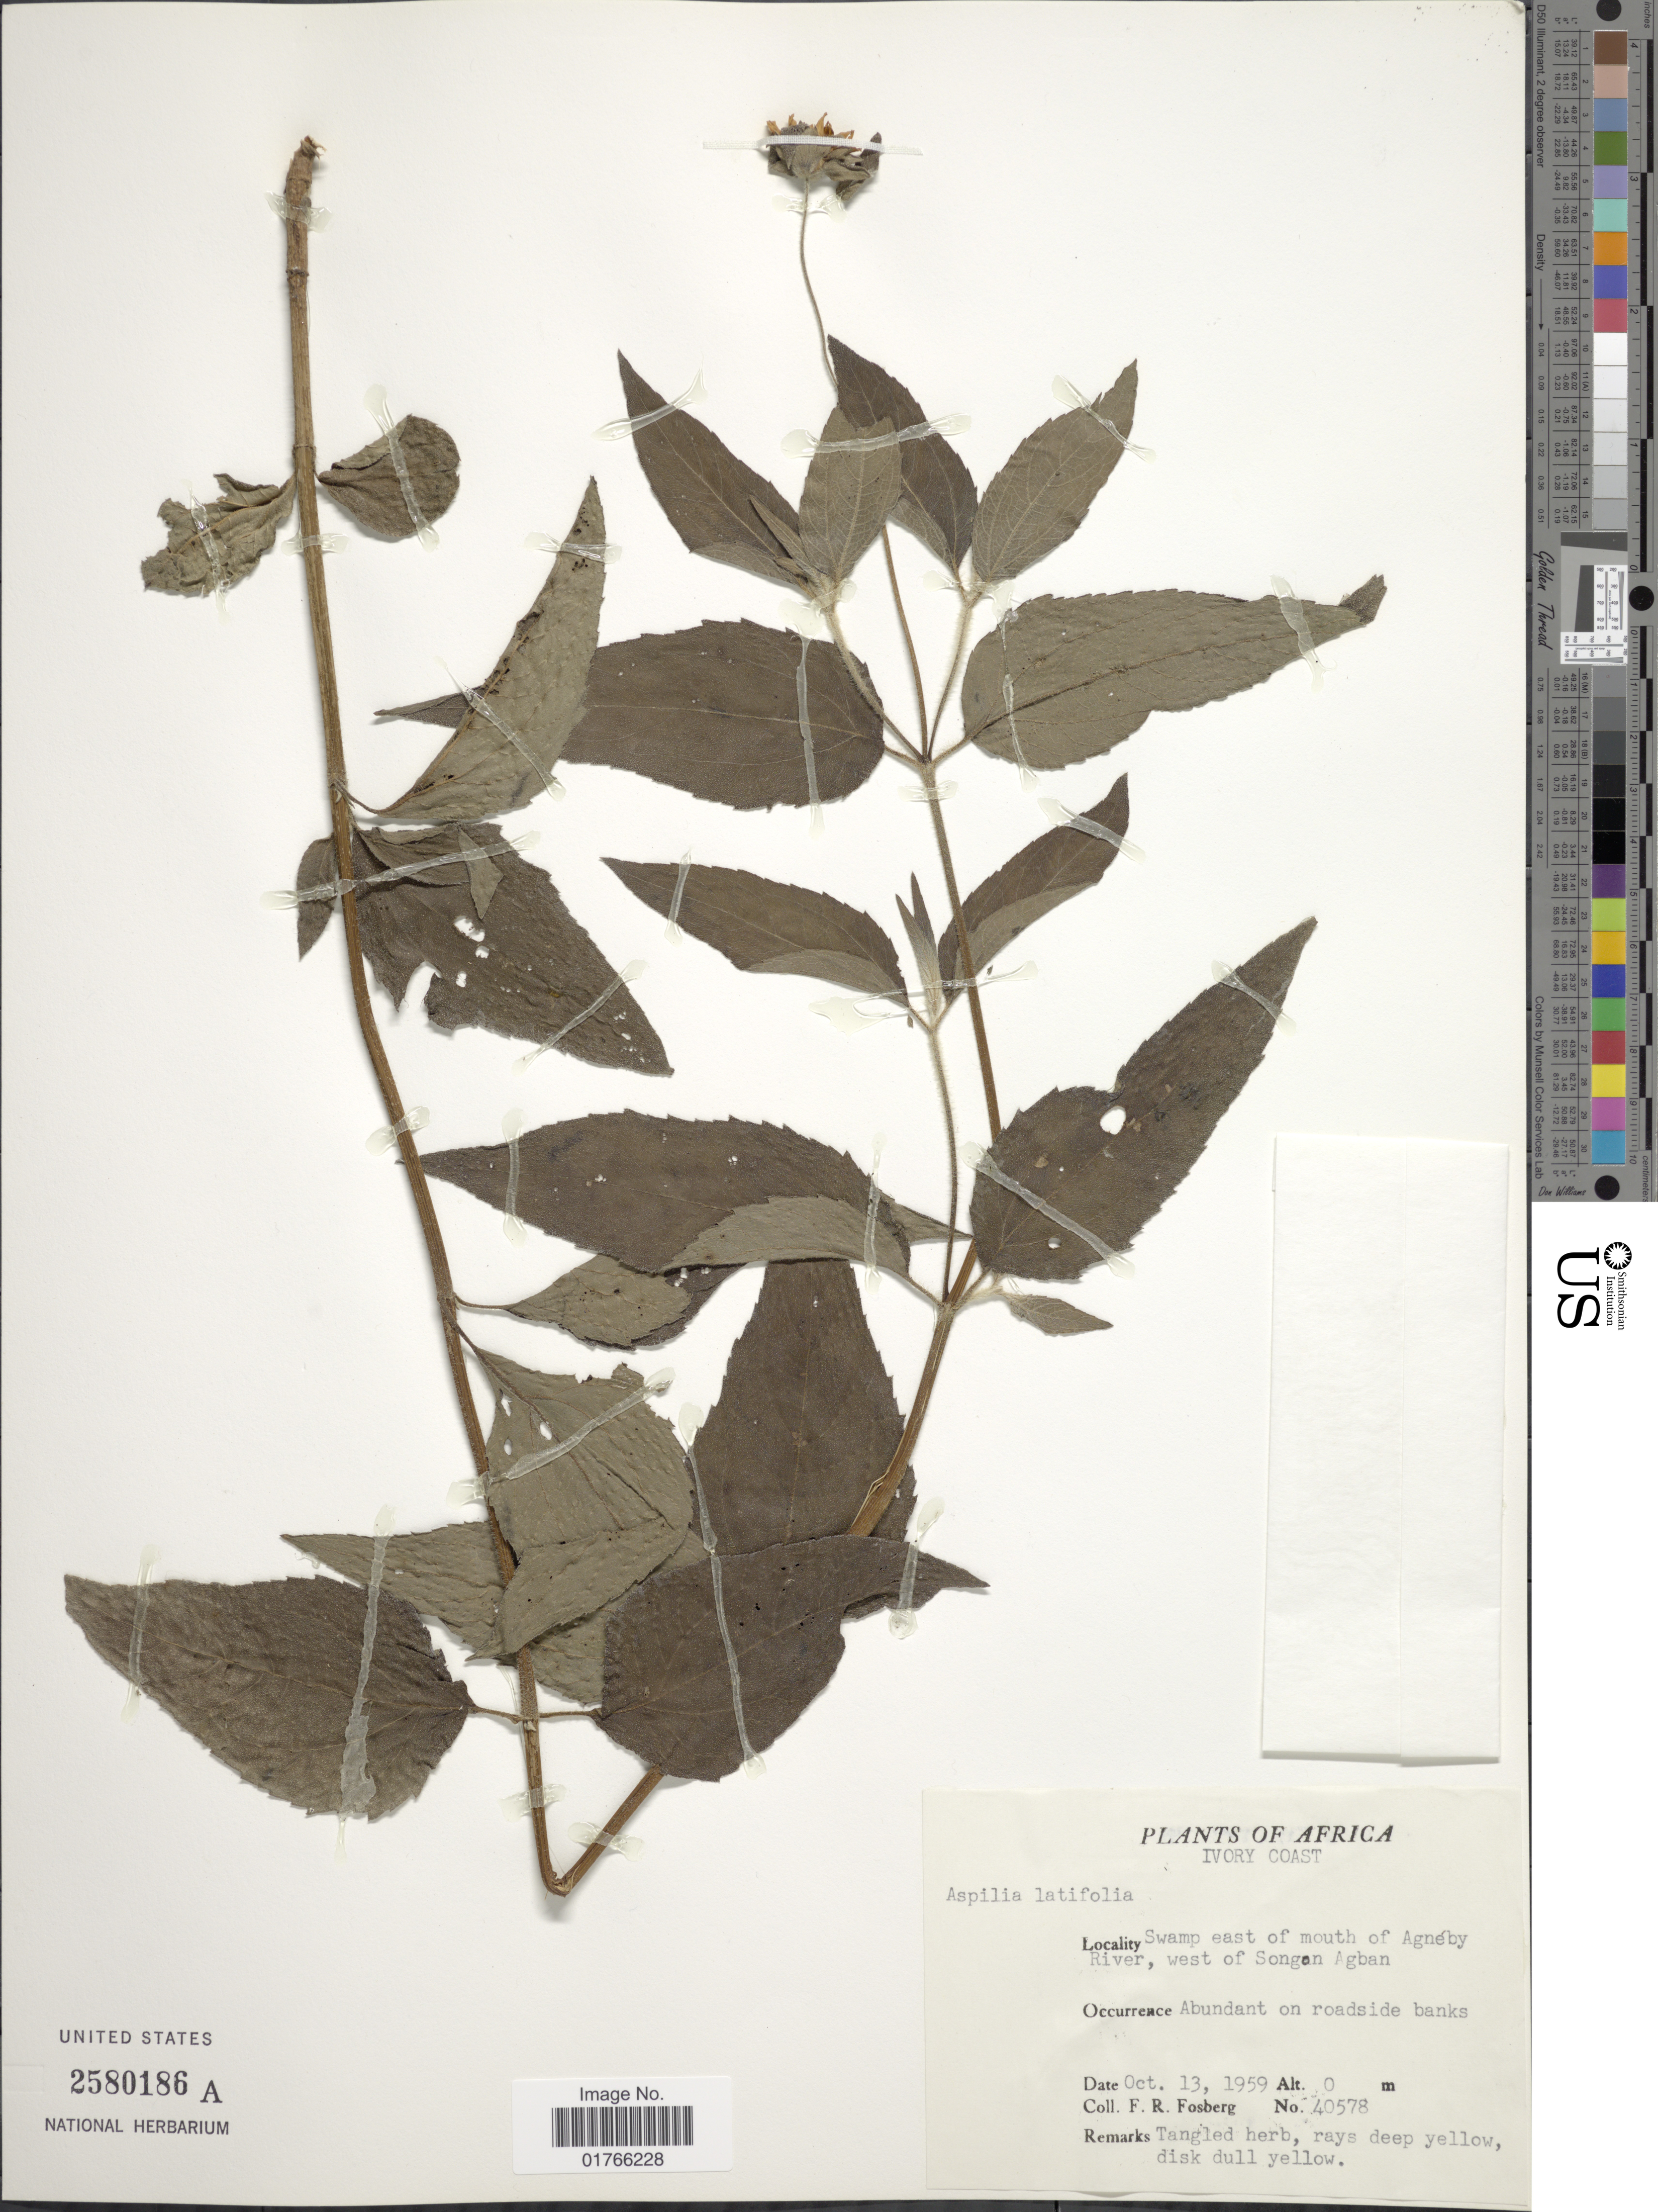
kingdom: Plantae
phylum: Tracheophyta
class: Magnoliopsida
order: Asterales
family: Asteraceae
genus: Aspilia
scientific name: Aspilia latifolia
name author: Oliv. & Hiern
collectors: F. R. Fosberg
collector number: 40578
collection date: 1959-10-13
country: Ivory Coast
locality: Africa, swamp east of mouth of Agneby River, west of Songon Agban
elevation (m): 0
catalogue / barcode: US 2580186A